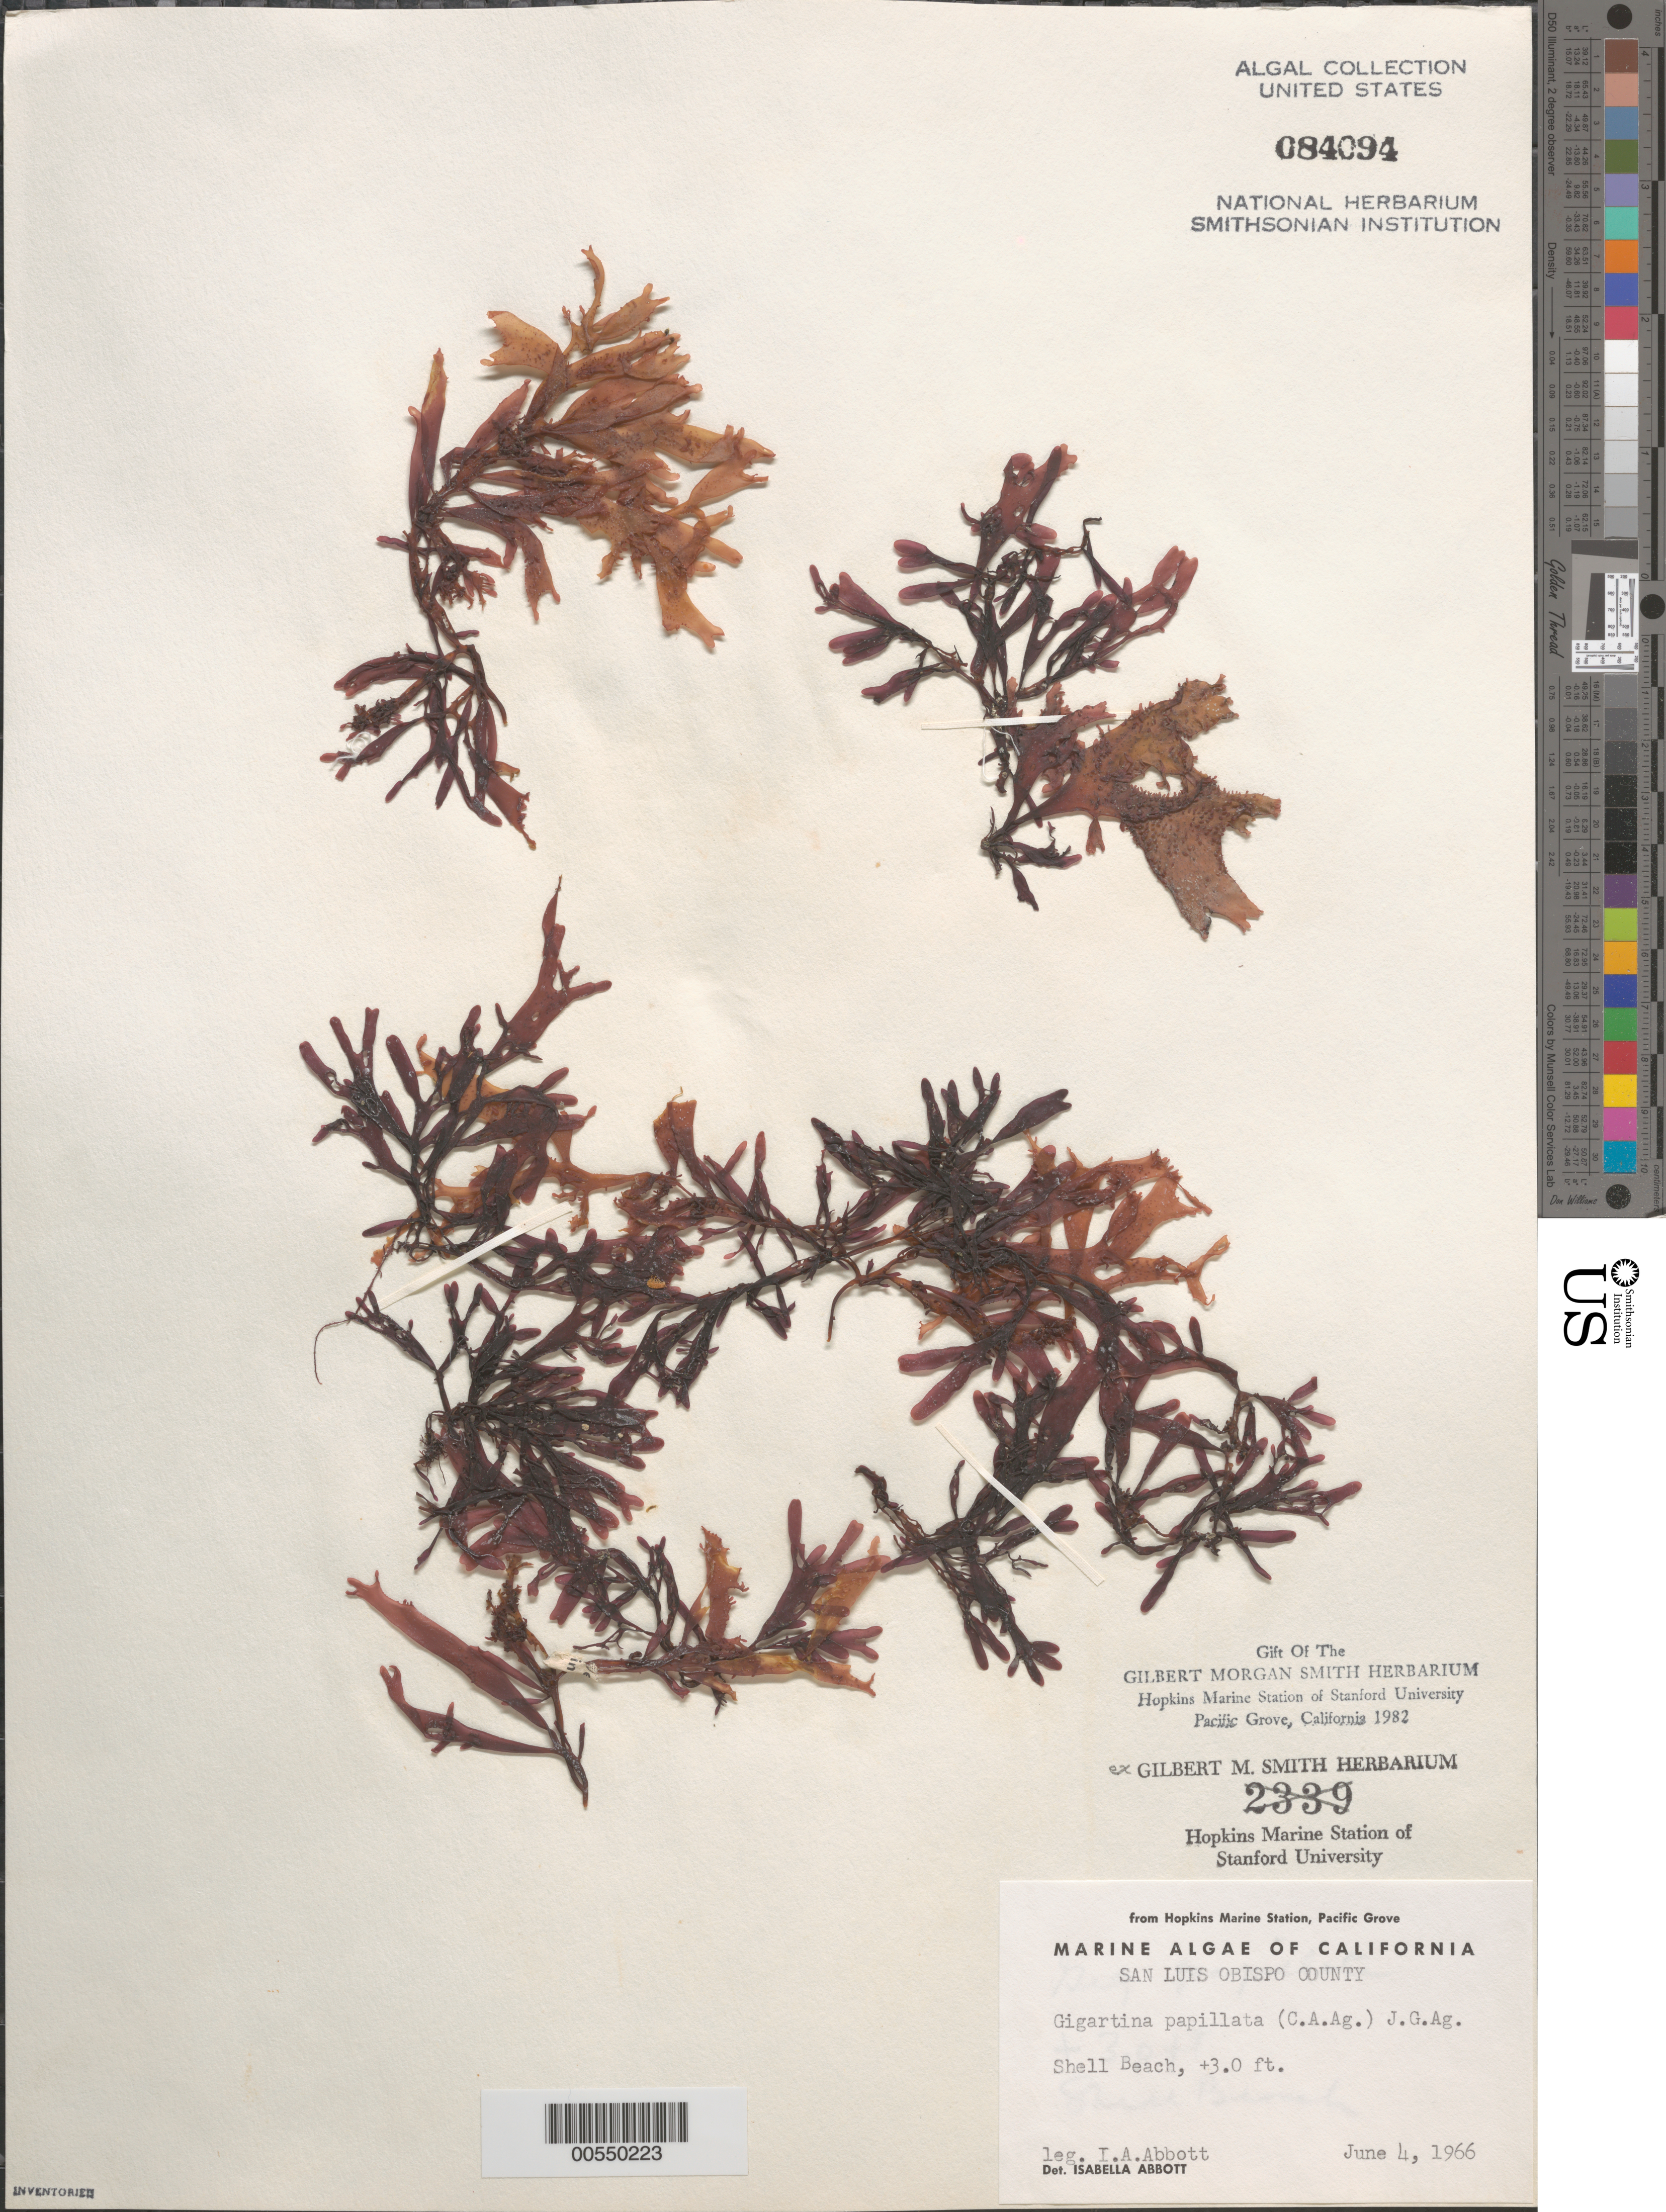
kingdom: Plantae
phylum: Rhodophyta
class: Florideophyceae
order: Gigartinales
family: Phyllophoraceae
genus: Mastocarpus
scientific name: Mastocarpus papillatus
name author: (C. Agardh) Kütz.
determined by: Algae name updating Project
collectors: I. A. Abbott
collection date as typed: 04 Jun 1966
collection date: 1966-06-04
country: United States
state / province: California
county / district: San Luis Obispo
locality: Shell Beach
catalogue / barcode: US 84094